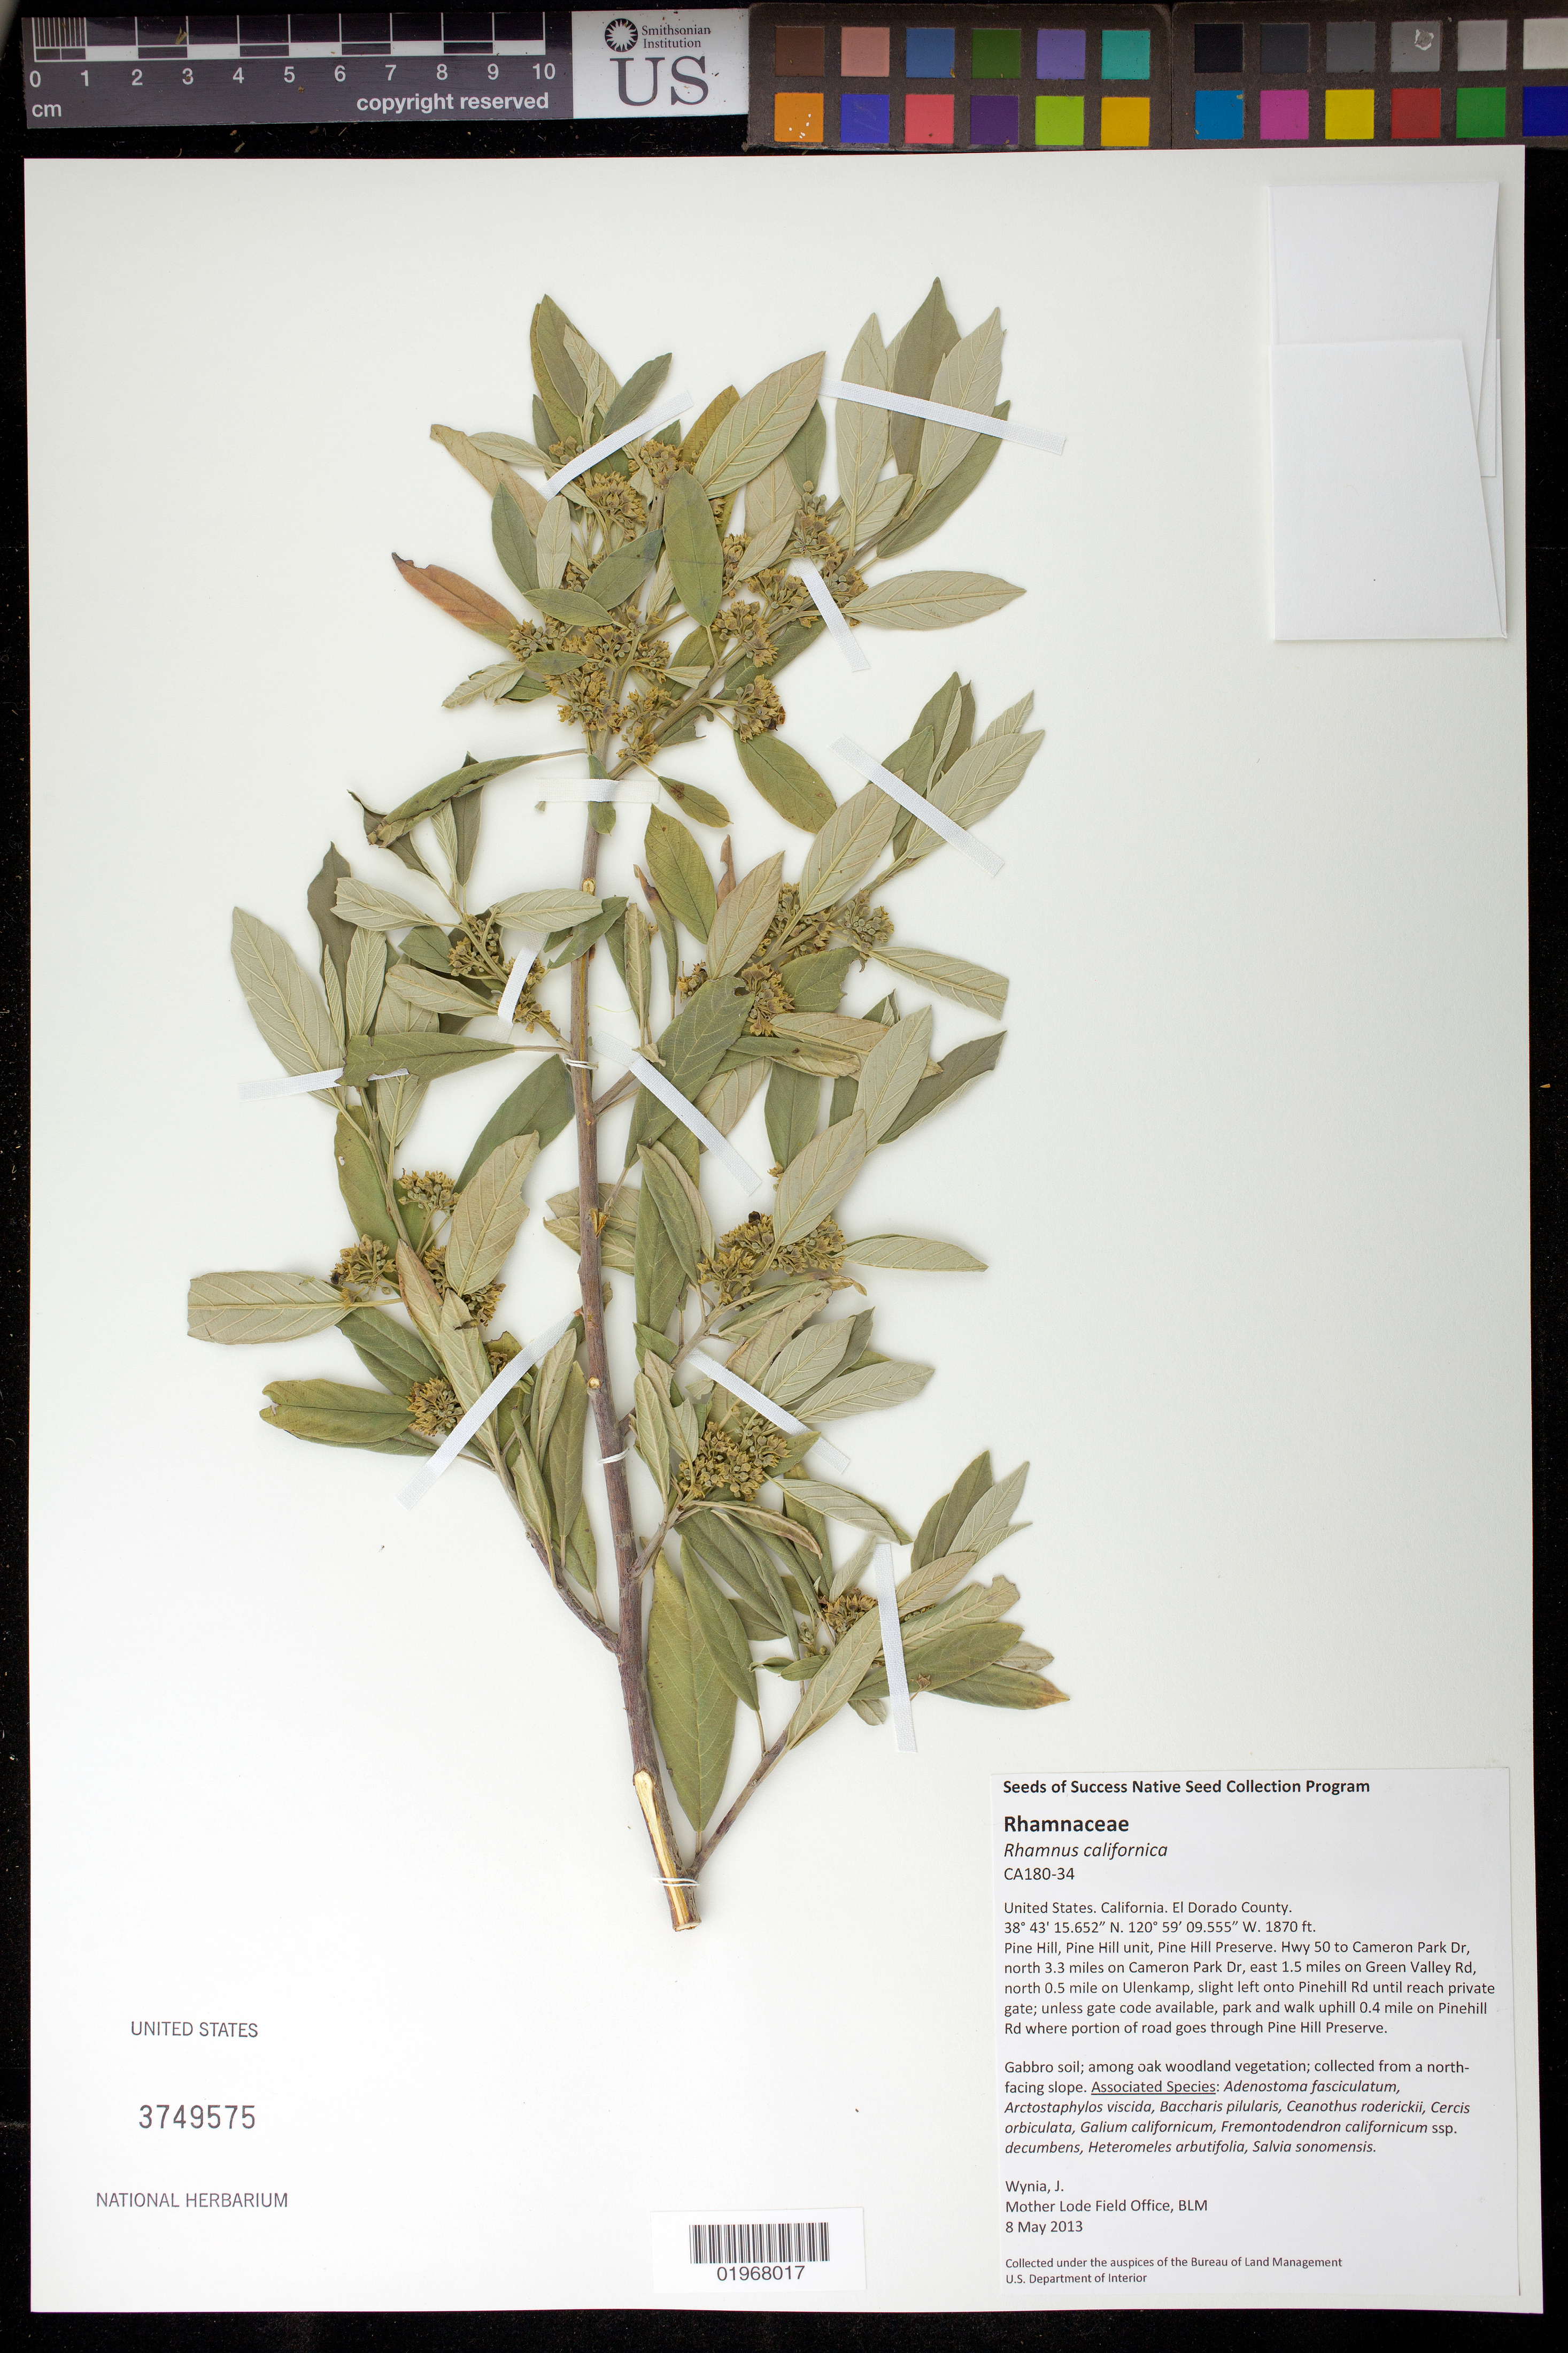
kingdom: Plantae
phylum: Tracheophyta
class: Magnoliopsida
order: Rosales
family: Rhamnaceae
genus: Rhamnus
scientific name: Rhamnus californica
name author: Eschsch.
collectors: J. Wynia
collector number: CA180-34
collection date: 2013-05-08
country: United States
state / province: California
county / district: El Dorado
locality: Pine Hill unit, Pine Hill Preserve.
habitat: Gabbro soil, oak woodland vegetation, With Galium californicum, Cercis orbiculata, Salvia sonomensis, ect.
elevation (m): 570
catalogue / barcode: US 3749575